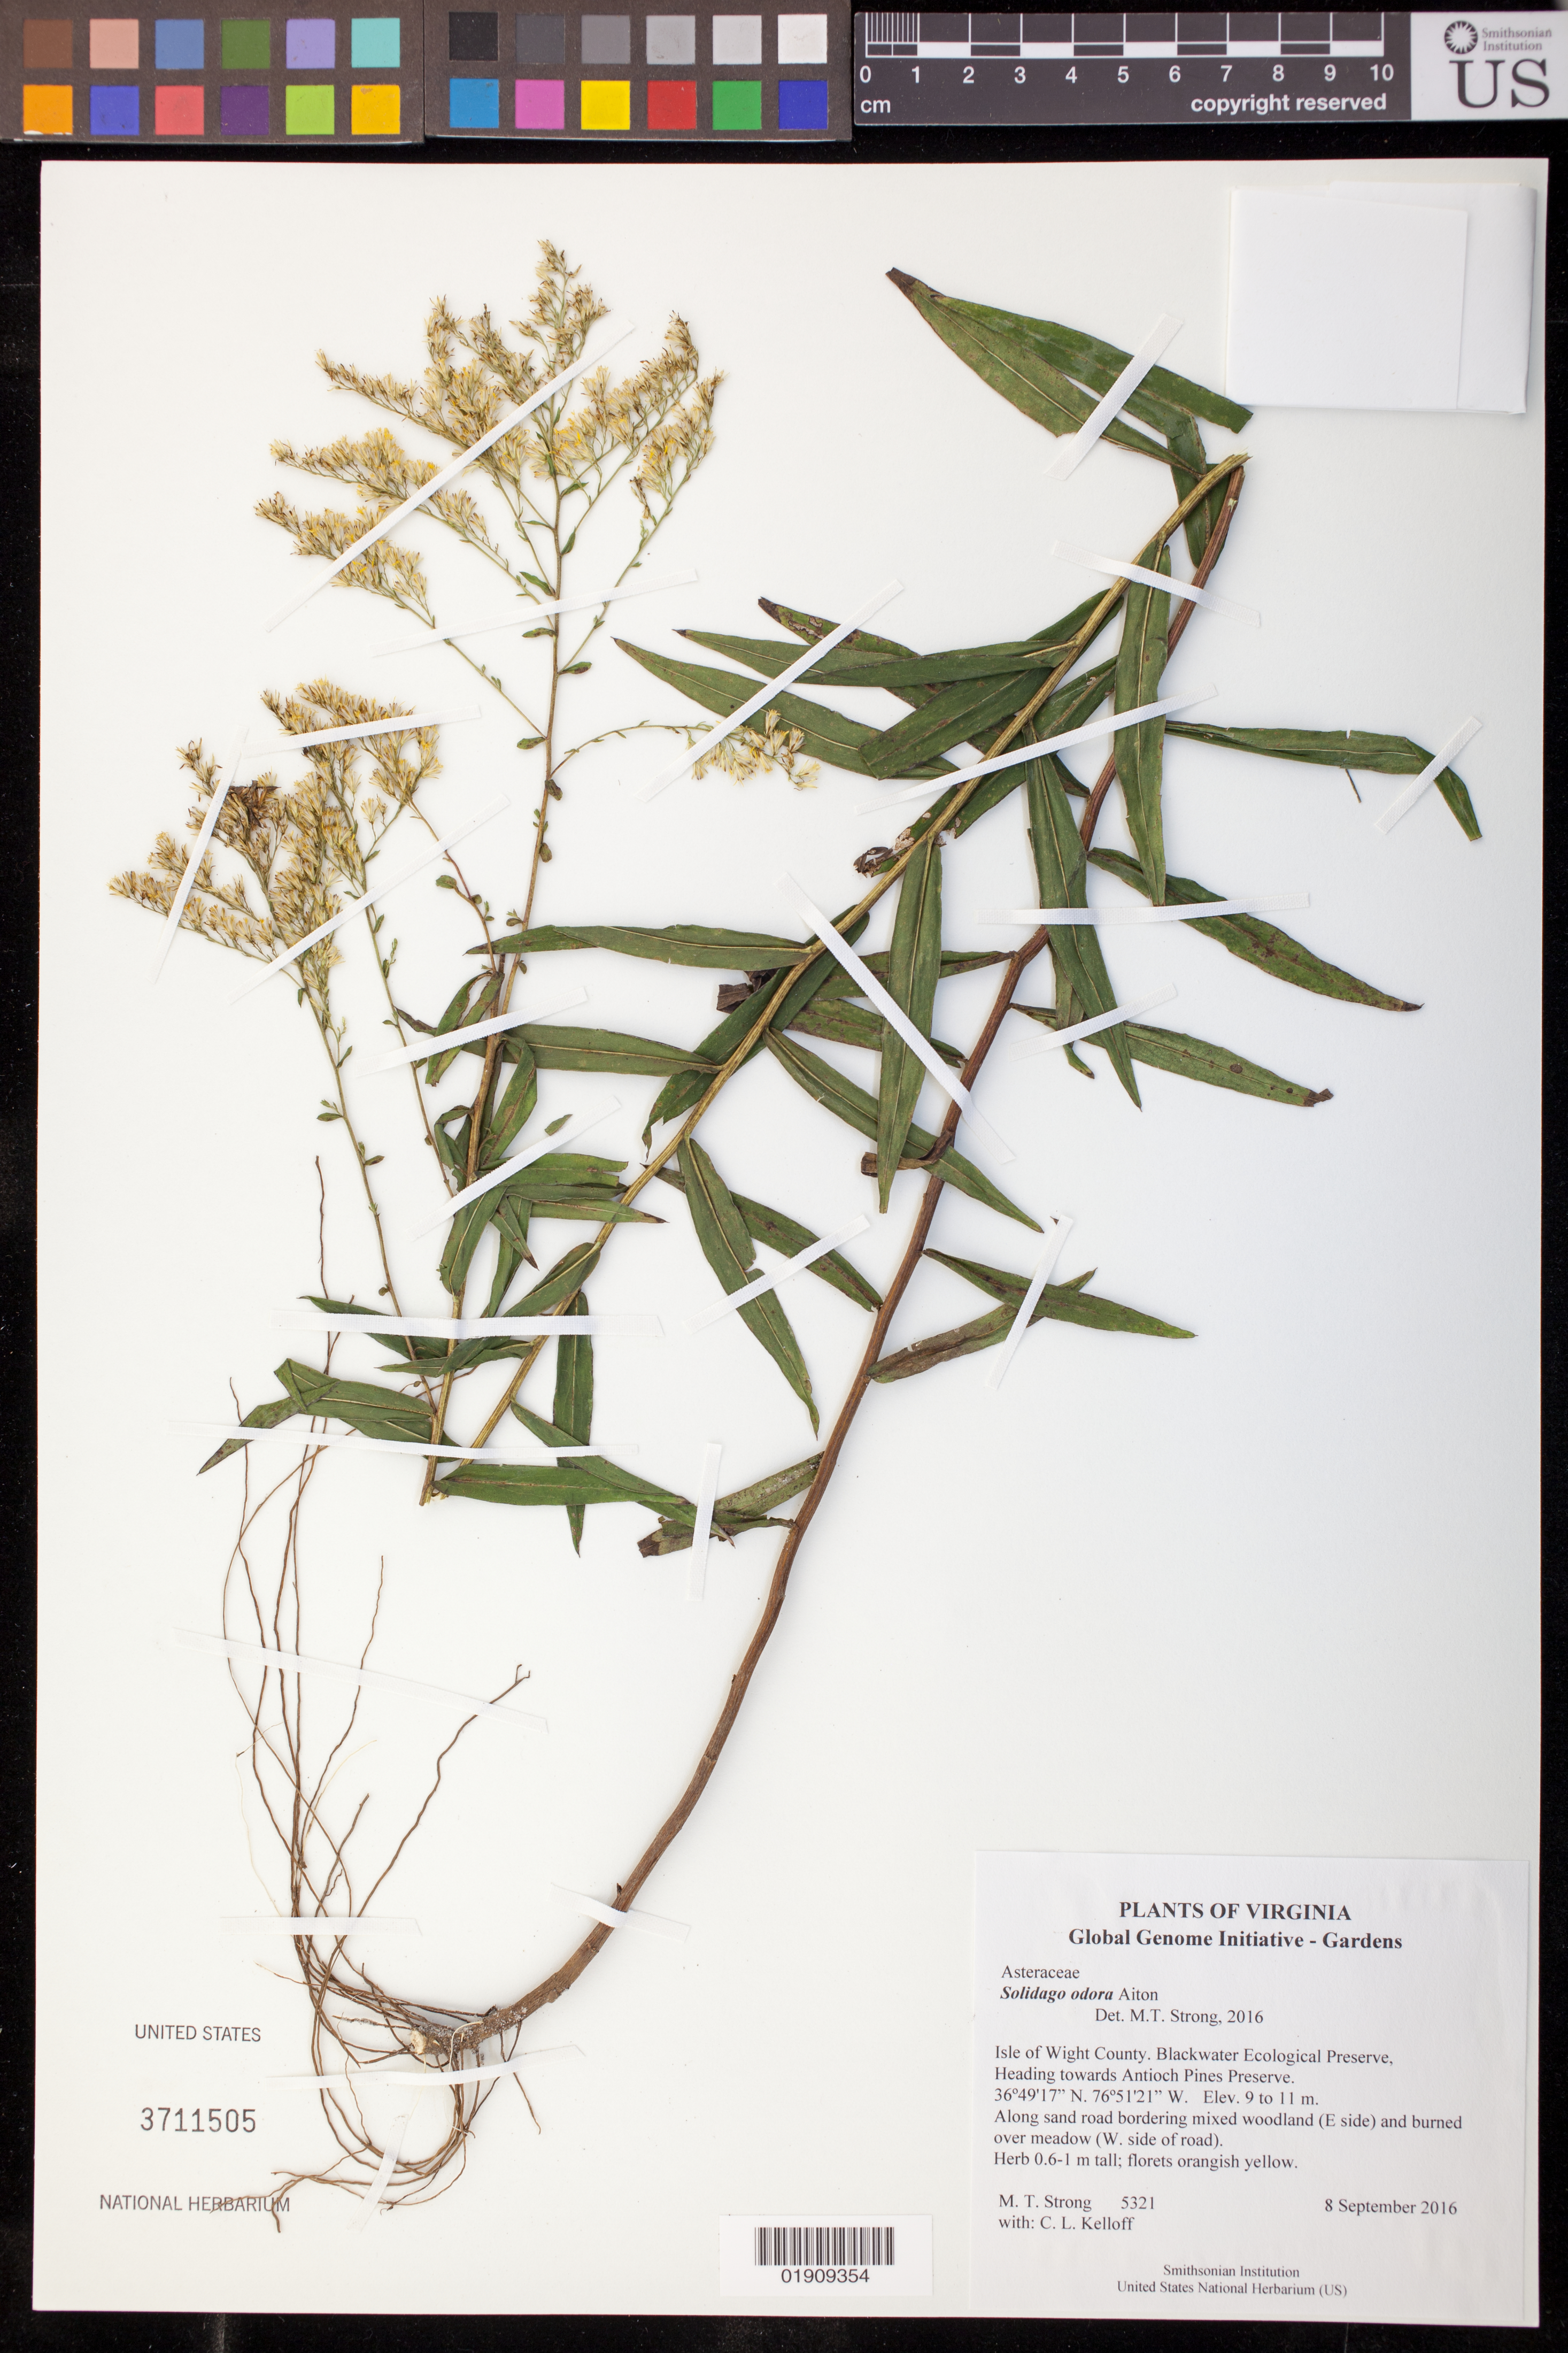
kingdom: Plantae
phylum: Tracheophyta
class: Magnoliopsida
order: Asterales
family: Asteraceae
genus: Solidago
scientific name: Solidago odora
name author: Aiton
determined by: Strong, Mark T., (BOT), Smithsonian Institution - National Museum of Natural History (UNITED STATES)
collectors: M. T. Strong & C. L. Kelloff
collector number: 5321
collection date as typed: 8 September 2016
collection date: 2016-09-08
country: United States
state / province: Virginia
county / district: Isle of Wight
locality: Blackwater Ecological Preserve, Heading towards Antioch Pines Preserve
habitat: Along sand road bordering mixed woodland (E side) and burned over meadow (W side of road)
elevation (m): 9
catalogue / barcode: US 3711505